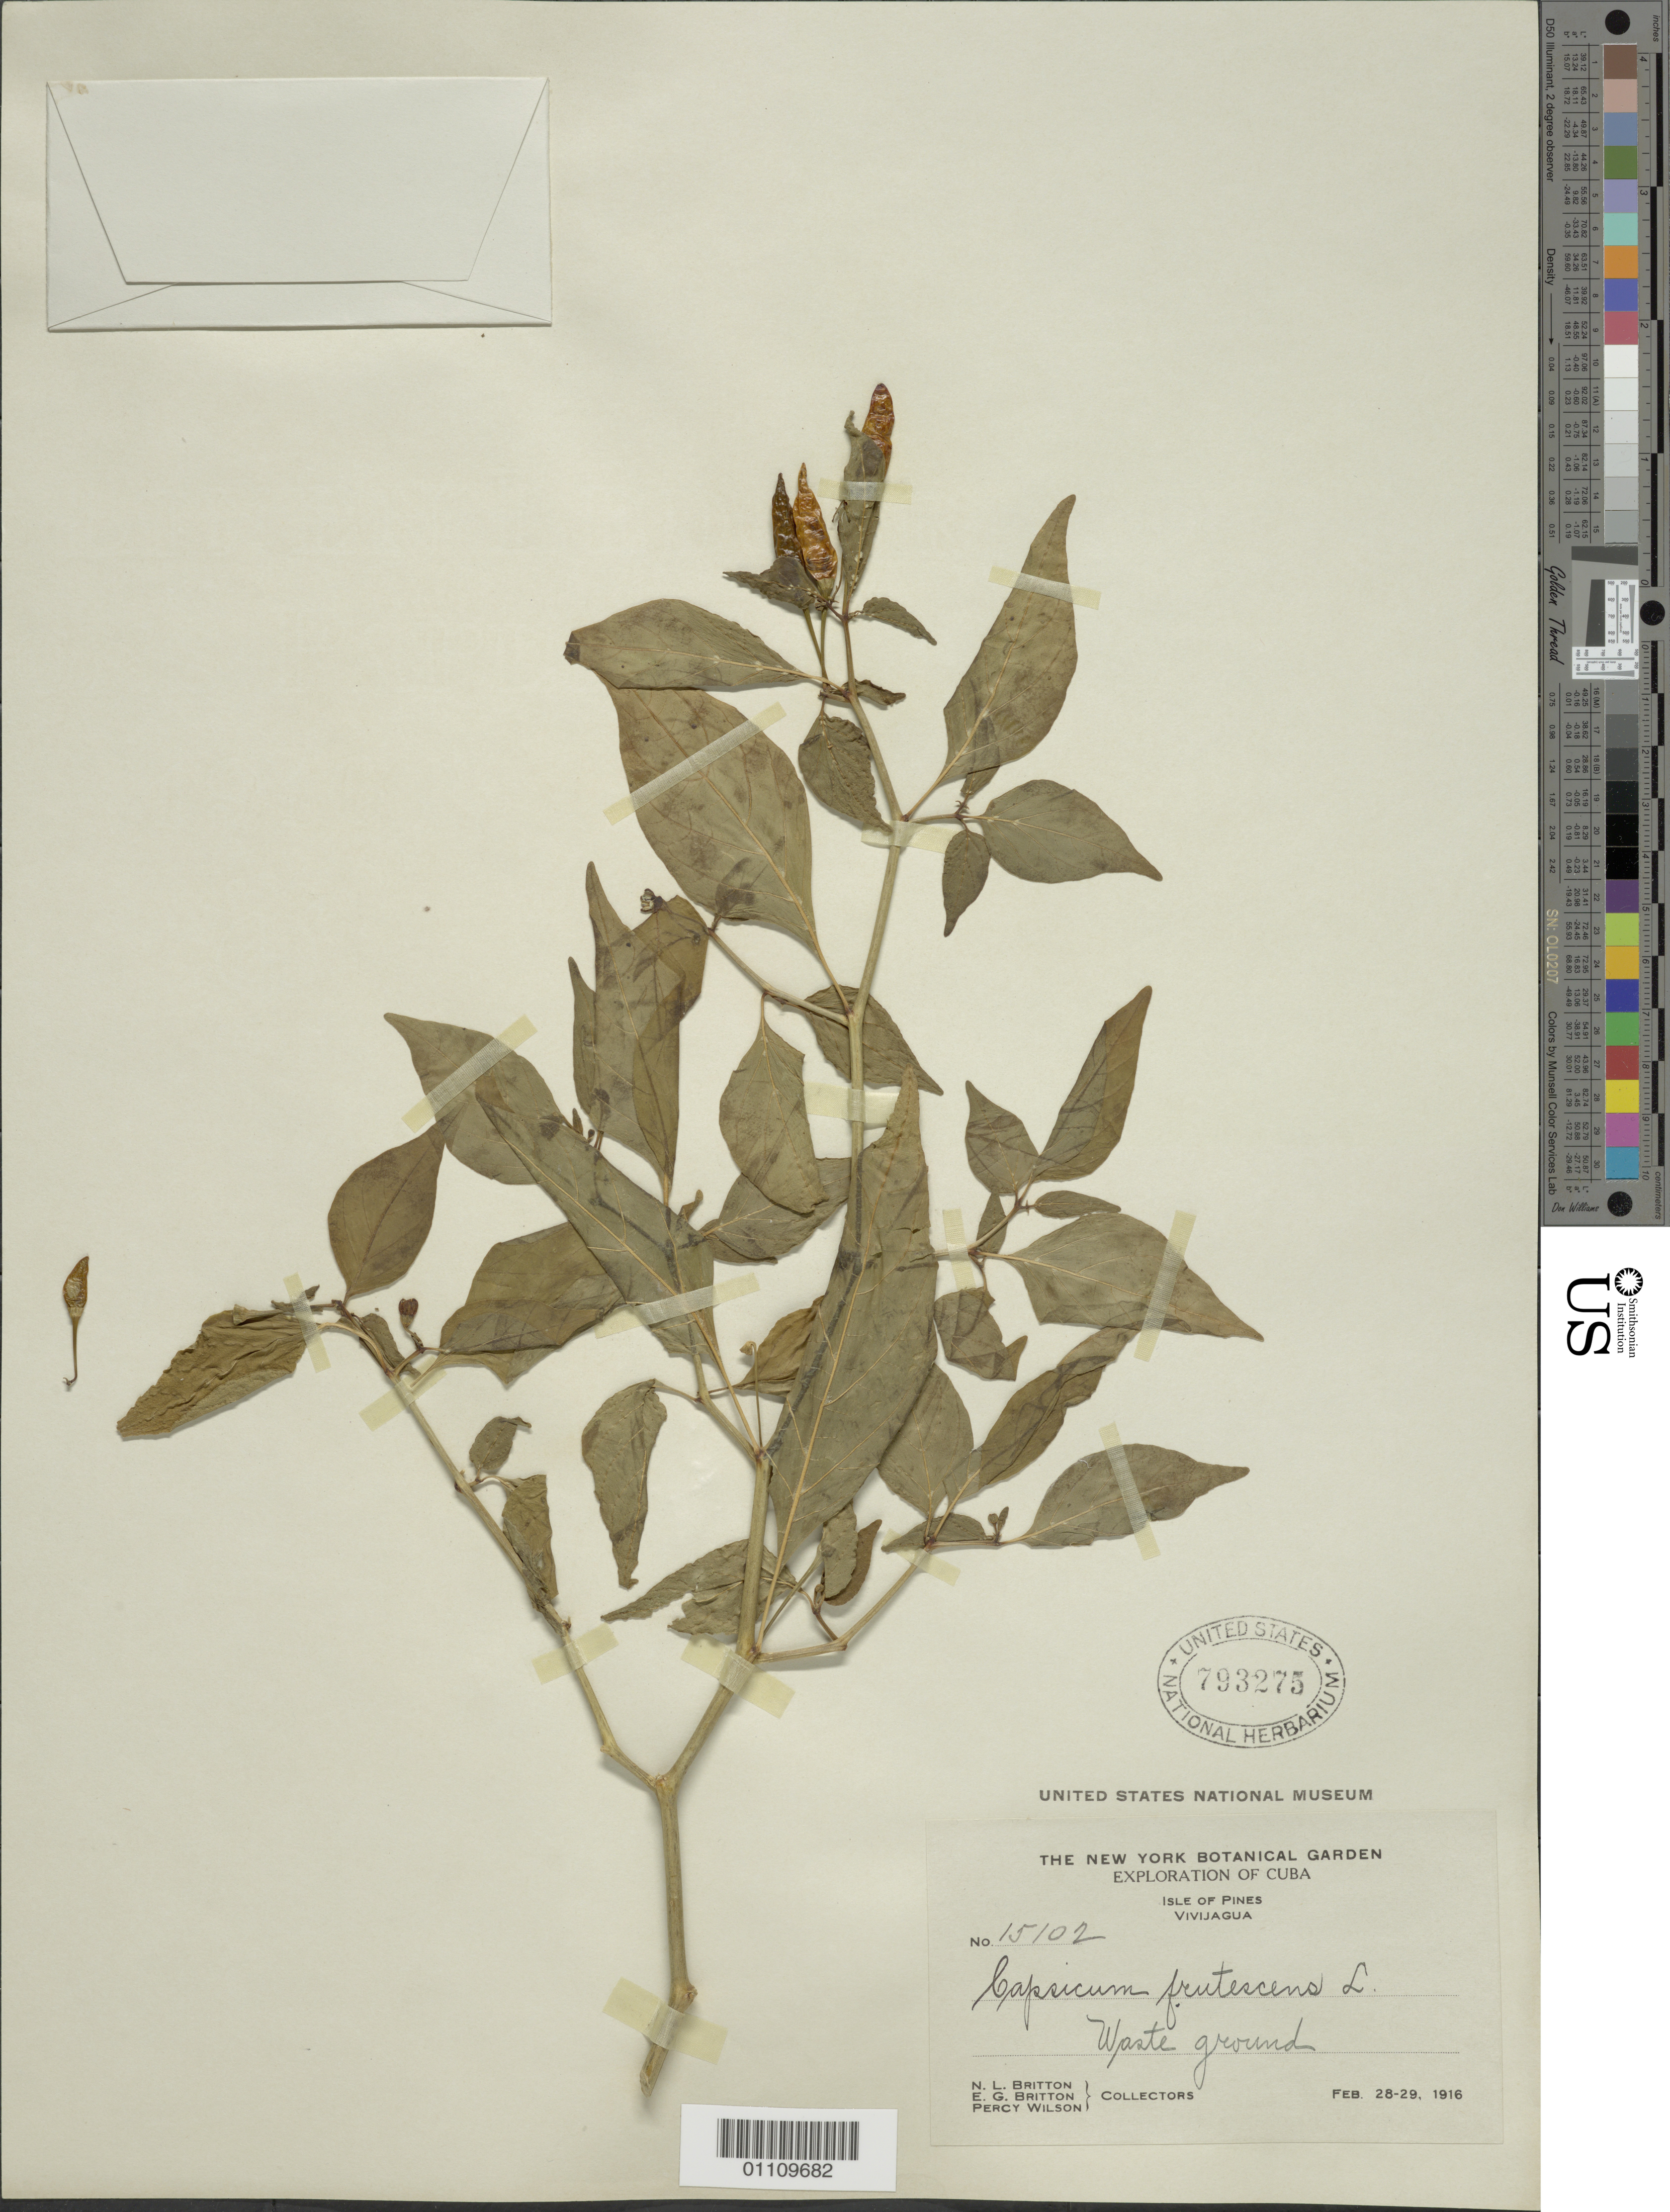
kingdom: Plantae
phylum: Tracheophyta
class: Magnoliopsida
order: Solanales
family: Solanaceae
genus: Capsicum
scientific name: Capsicum frutescens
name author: L.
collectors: E. G. Britton, N. Britton & P. Wilson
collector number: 15102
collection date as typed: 28 Feb 1916 to 29 Feb 1916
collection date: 1916-02-28/1916-02-29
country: Cuba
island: Isla de la Juventud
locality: Vivijagua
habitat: Waste ground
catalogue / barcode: US 793275